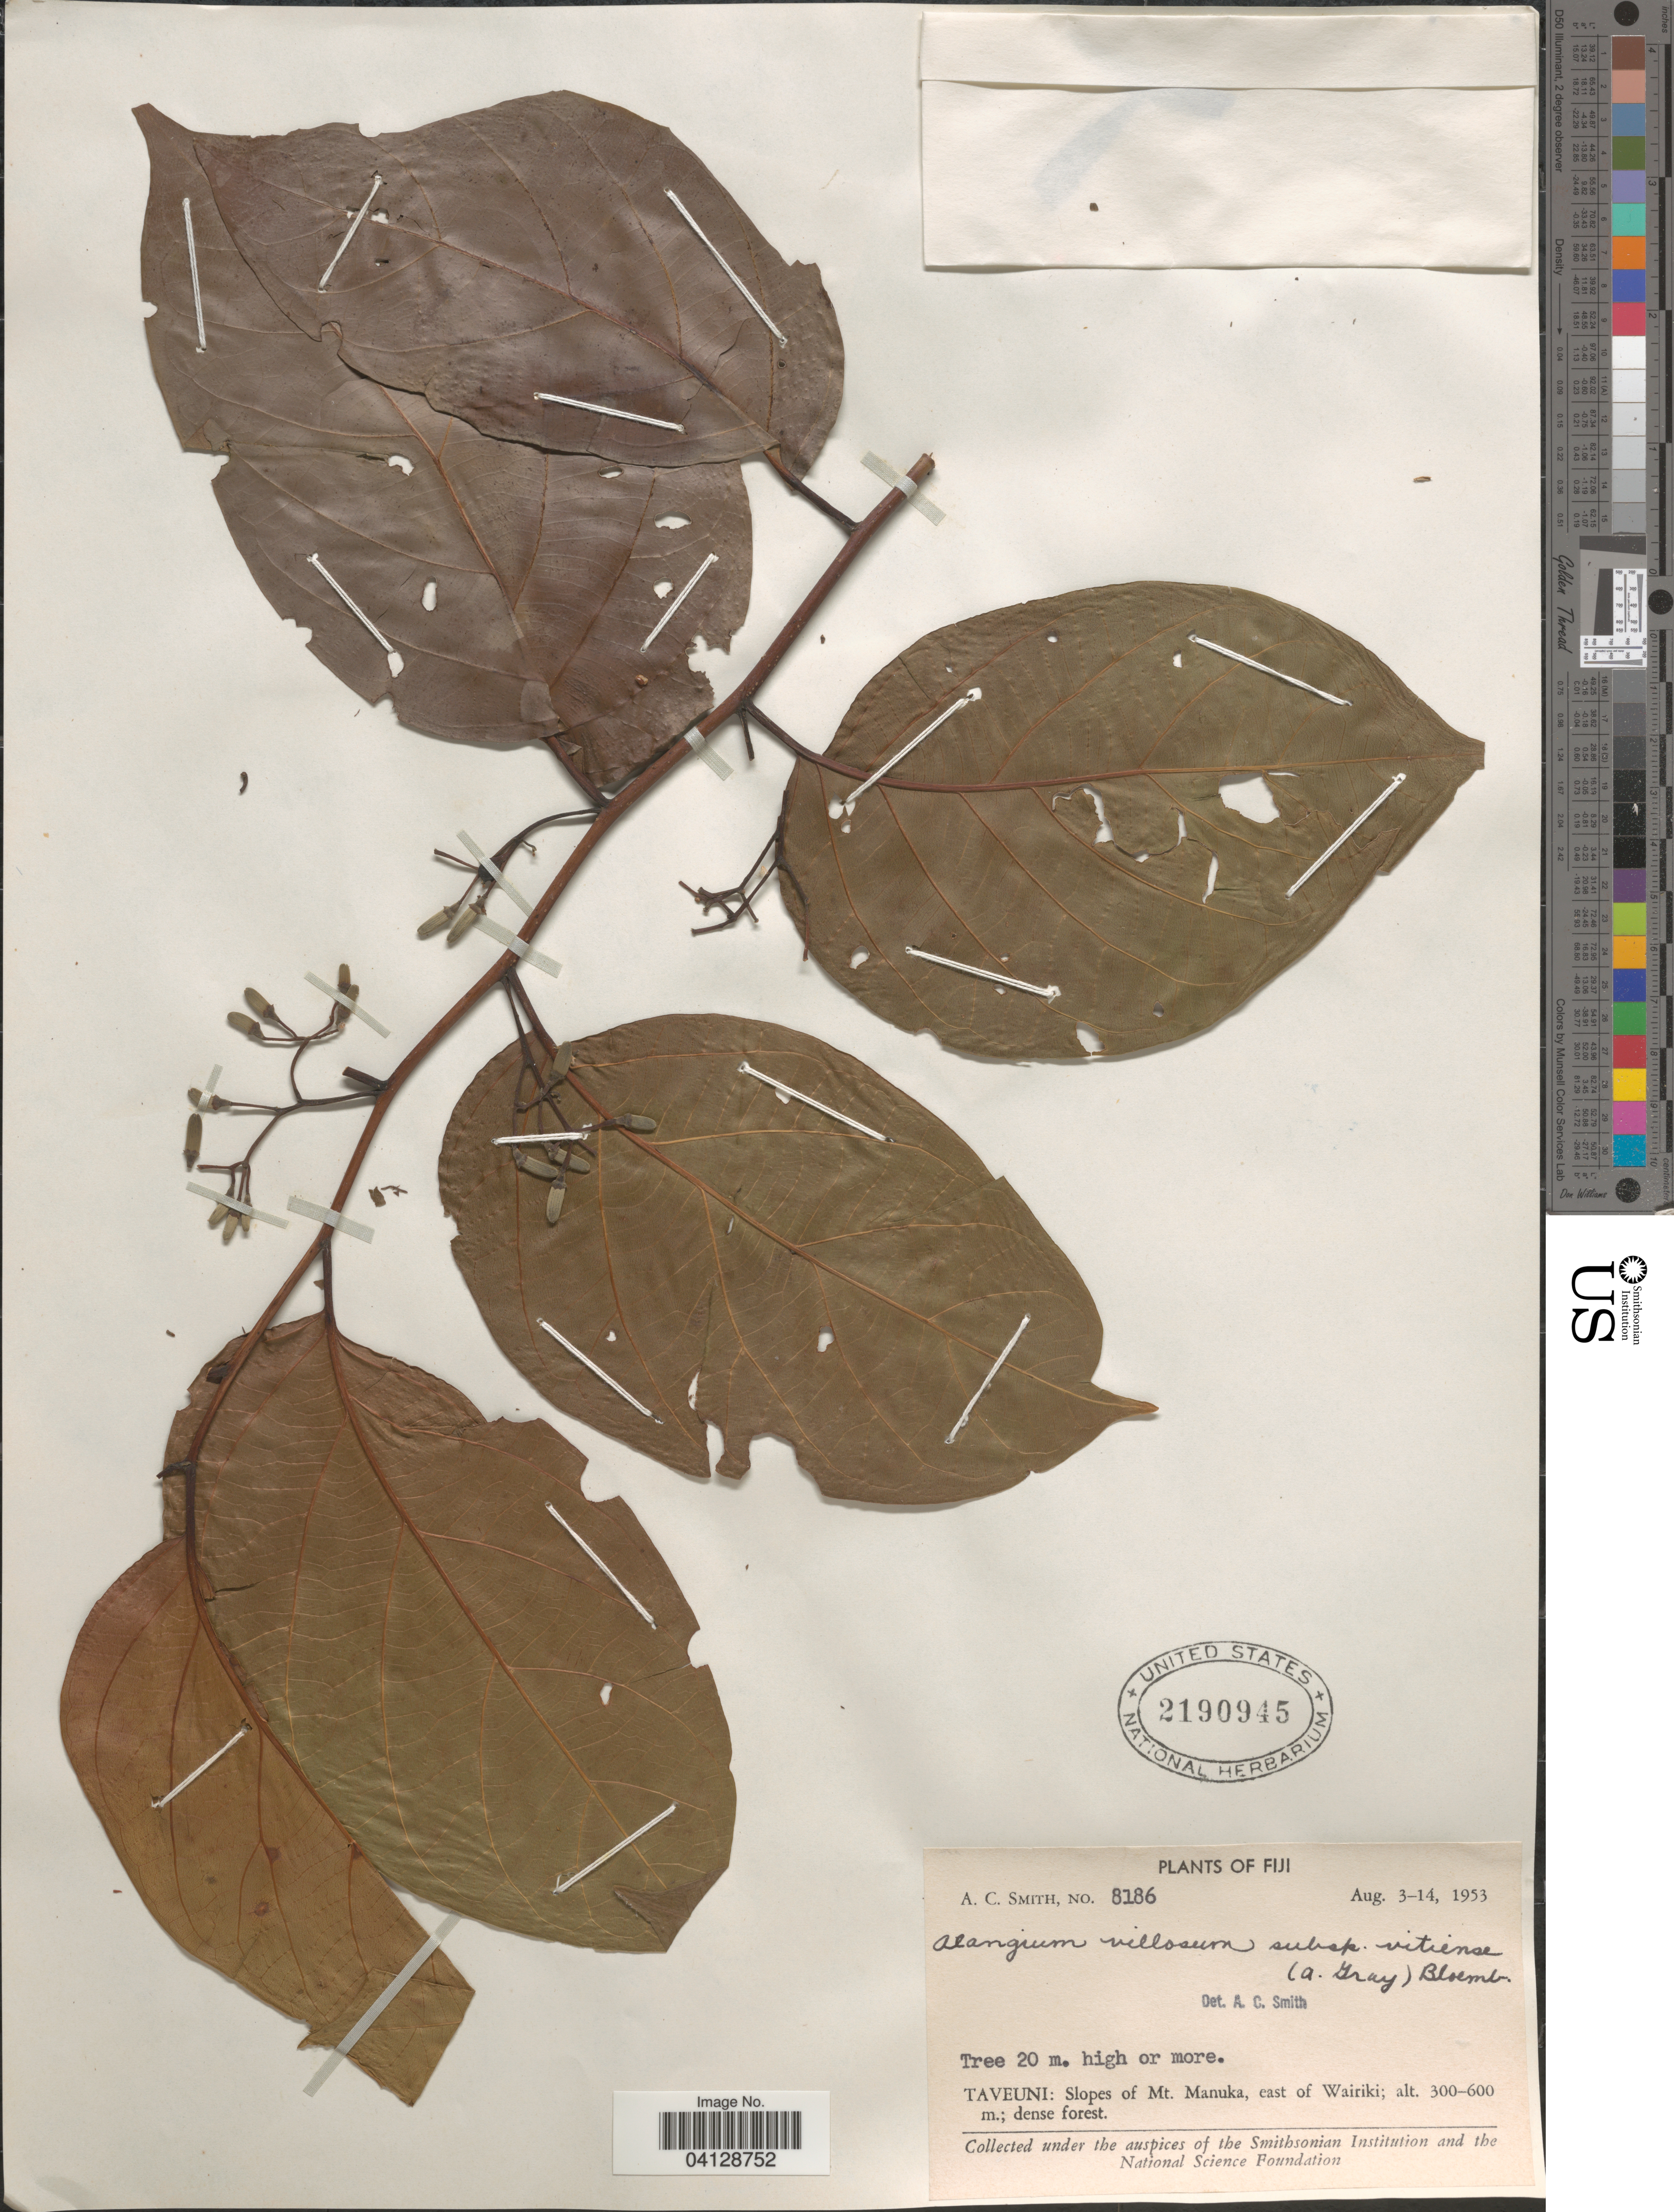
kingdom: Plantae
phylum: Tracheophyta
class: Magnoliopsida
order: Cornales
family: Cornaceae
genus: Alangium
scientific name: Alangium villosum subsp. vitiense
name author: (A. Gray) Bloemb.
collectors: A. C. Smith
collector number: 8186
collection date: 1953-08-03/1953-08-14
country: Fiji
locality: Taveuni: Slopes of Mt. Manuka, east of Wairiki.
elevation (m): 300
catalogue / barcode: US 2190945